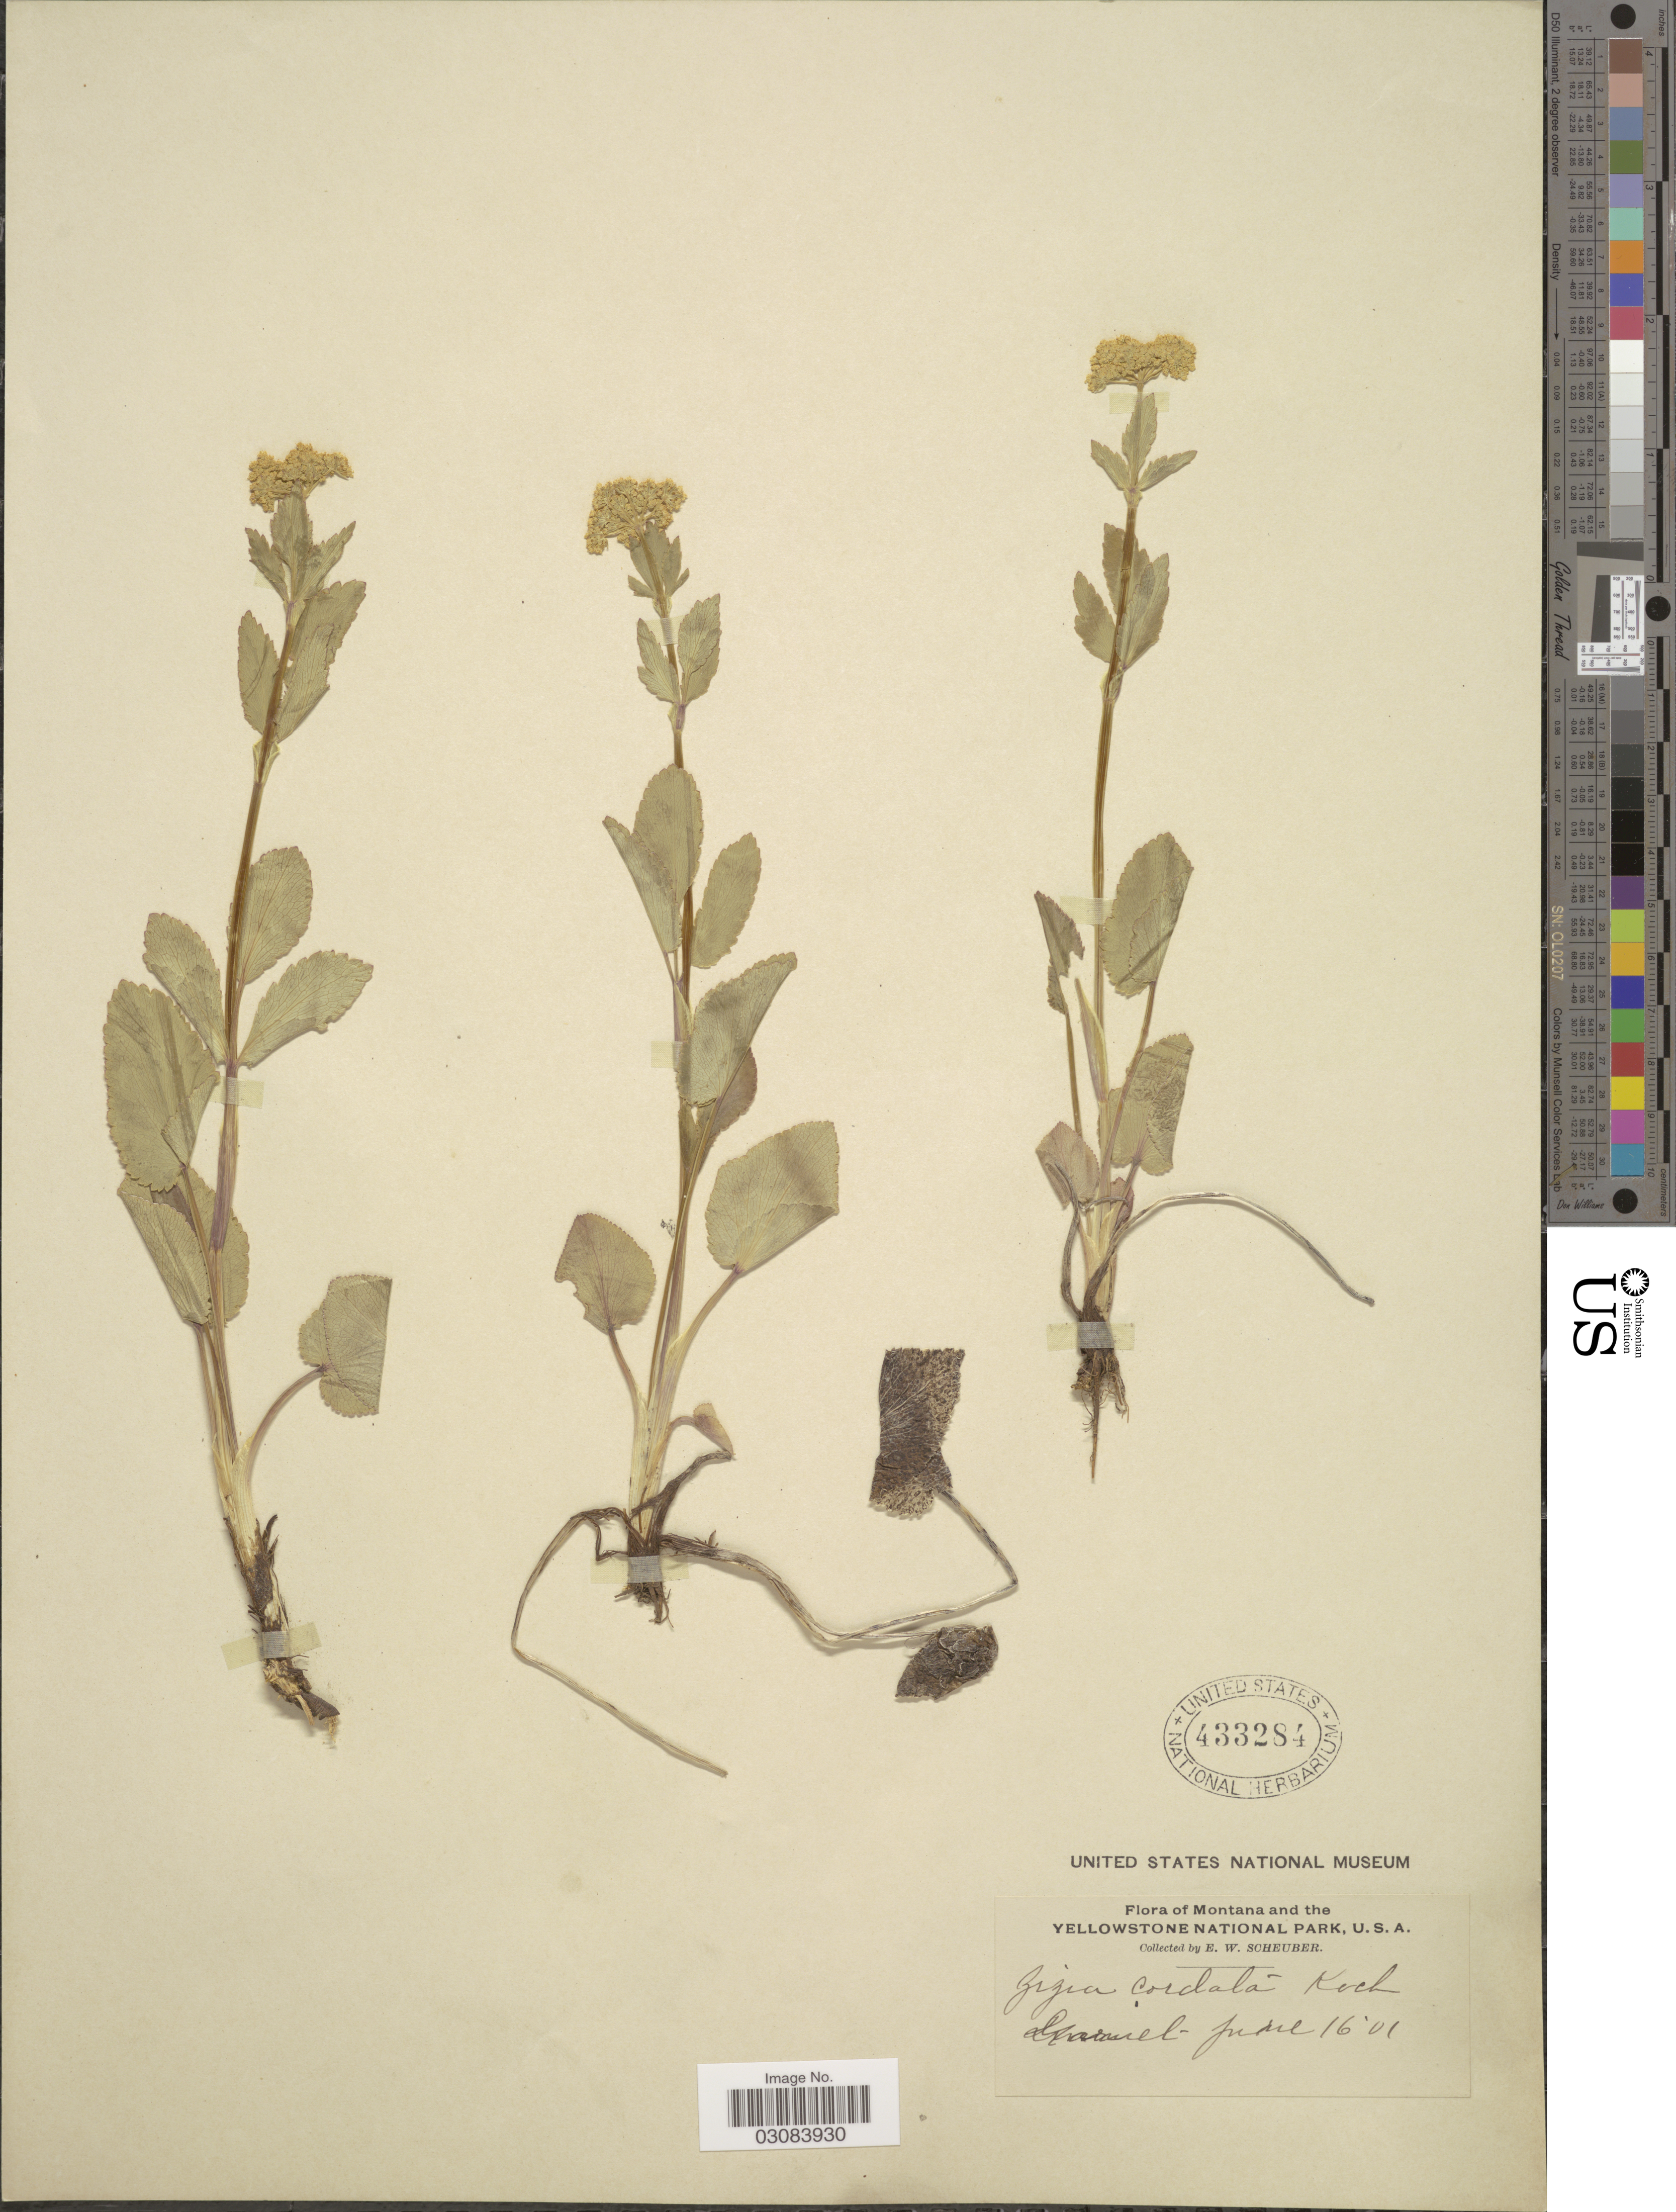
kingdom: Plantae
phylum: Tracheophyta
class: Magnoliopsida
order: Apiales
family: Apiaceae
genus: Zizia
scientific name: Zizia aptera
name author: (A. Gray) Fernald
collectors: E. Scheuber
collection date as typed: Transcribed d/m/y: 16/6/1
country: United States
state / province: Montana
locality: Yellowstone National Park. Garniel. [unsure placement]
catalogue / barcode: US 433284